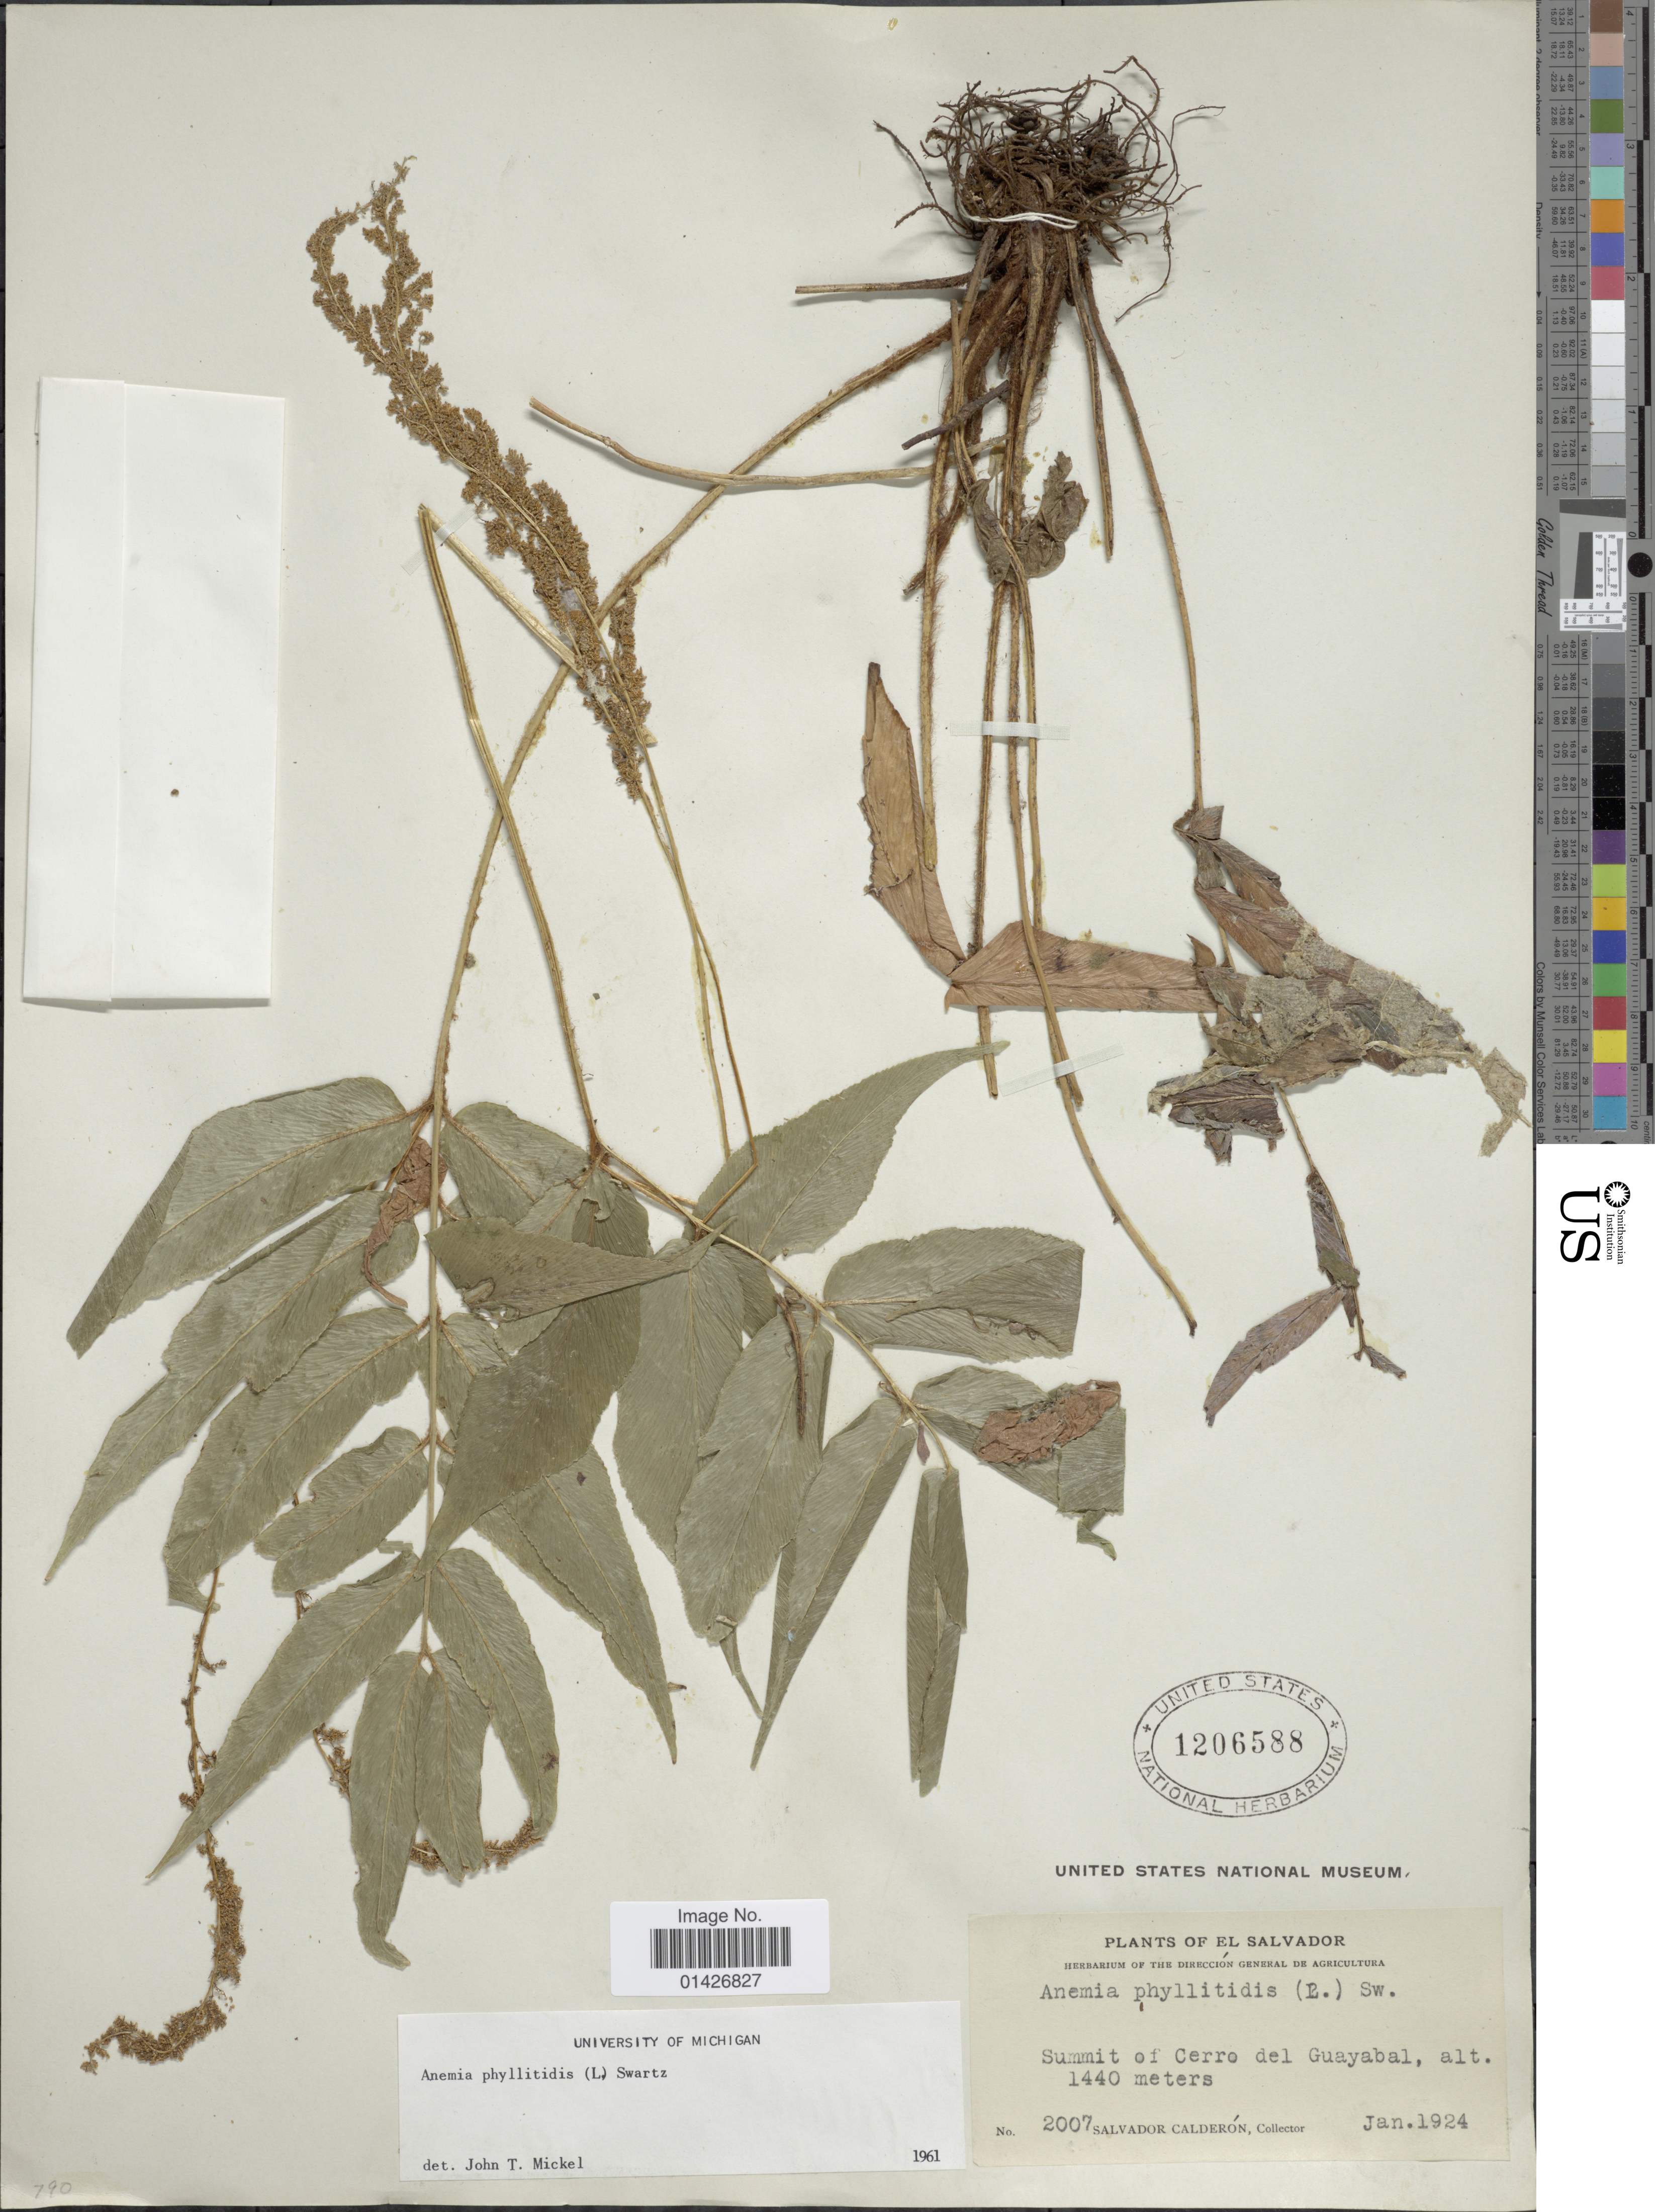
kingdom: Plantae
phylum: Tracheophyta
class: Polypodiopsida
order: Schizaeales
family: Anemiaceae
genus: Anemia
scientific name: Anemia phyllitidis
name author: (L.) Sw.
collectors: S. Calderón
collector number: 2007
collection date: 1924-01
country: El Salvador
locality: Summit of Cerro del Guayabal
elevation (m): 1440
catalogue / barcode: US 1206588